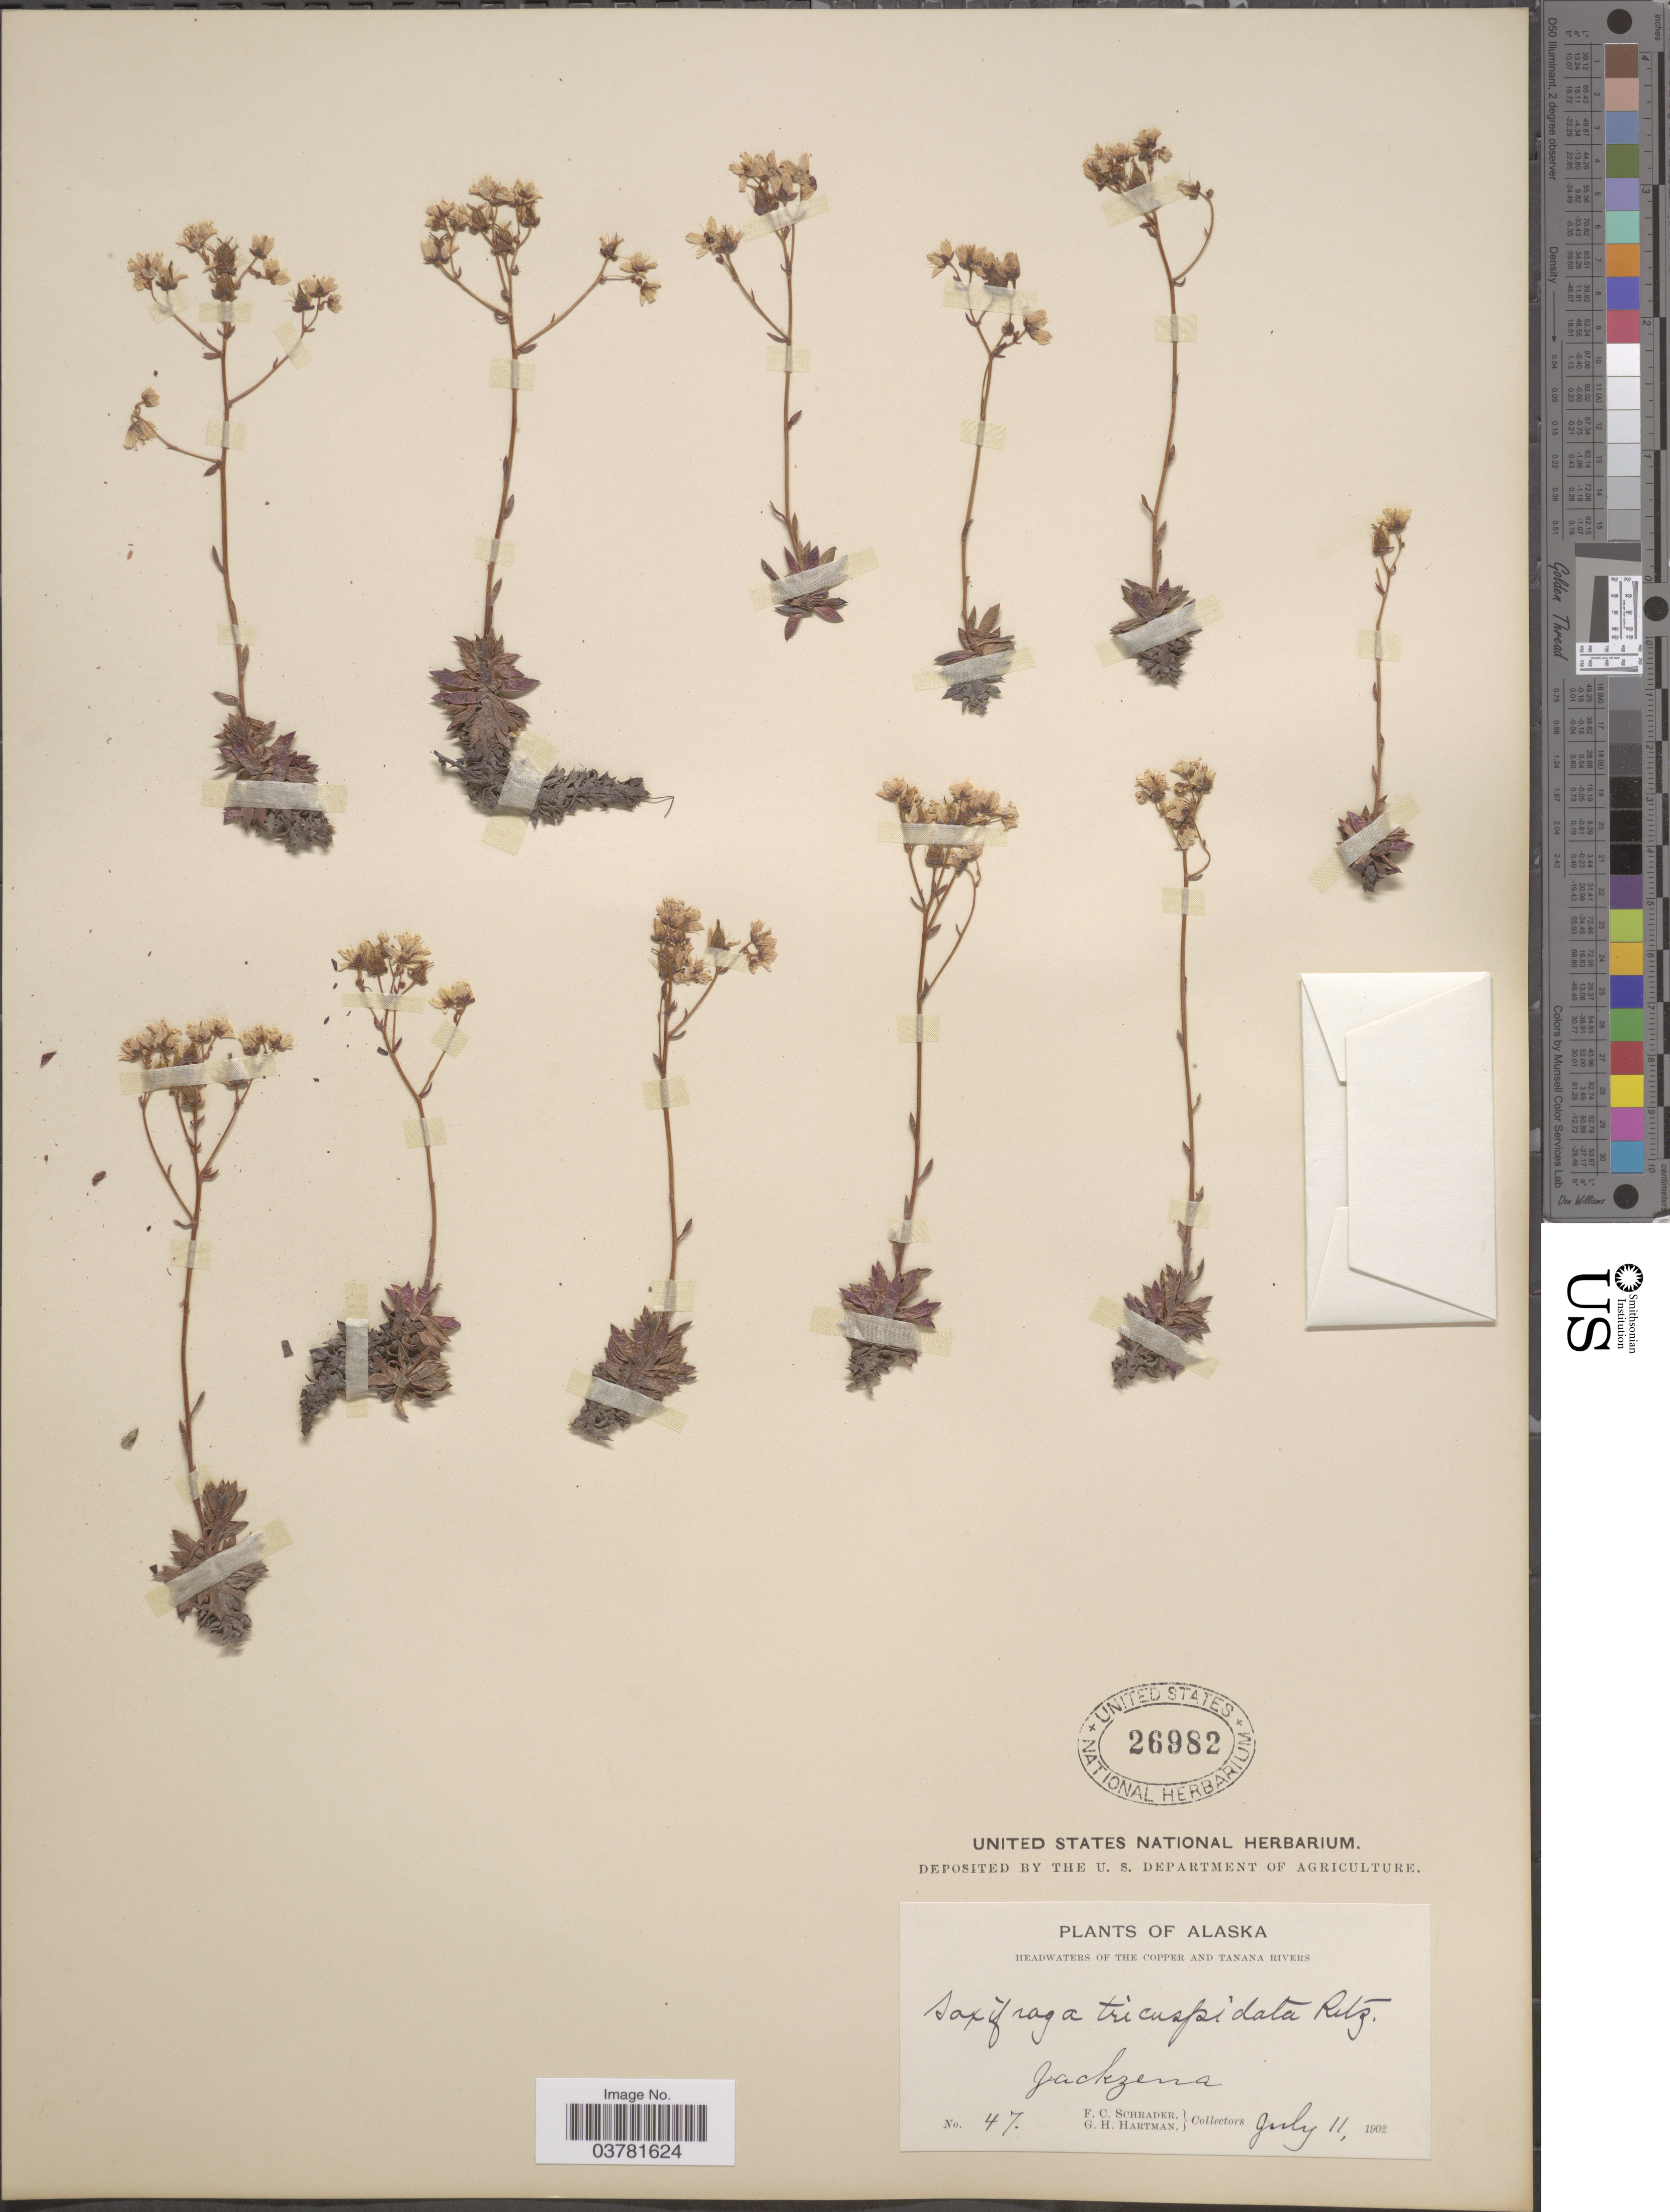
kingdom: Plantae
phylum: Tracheophyta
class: Magnoliopsida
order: Saxifragales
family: Saxifragaceae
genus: Saxifraga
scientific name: Saxifraga tricuspidata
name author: Rottb.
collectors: F. C. Schrader & G. H. Hartman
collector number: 47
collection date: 1902-07-11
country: United States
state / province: Alaska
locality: Headwaters of the Copper and Tanana Rivers. Jackzena.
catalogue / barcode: US 26982